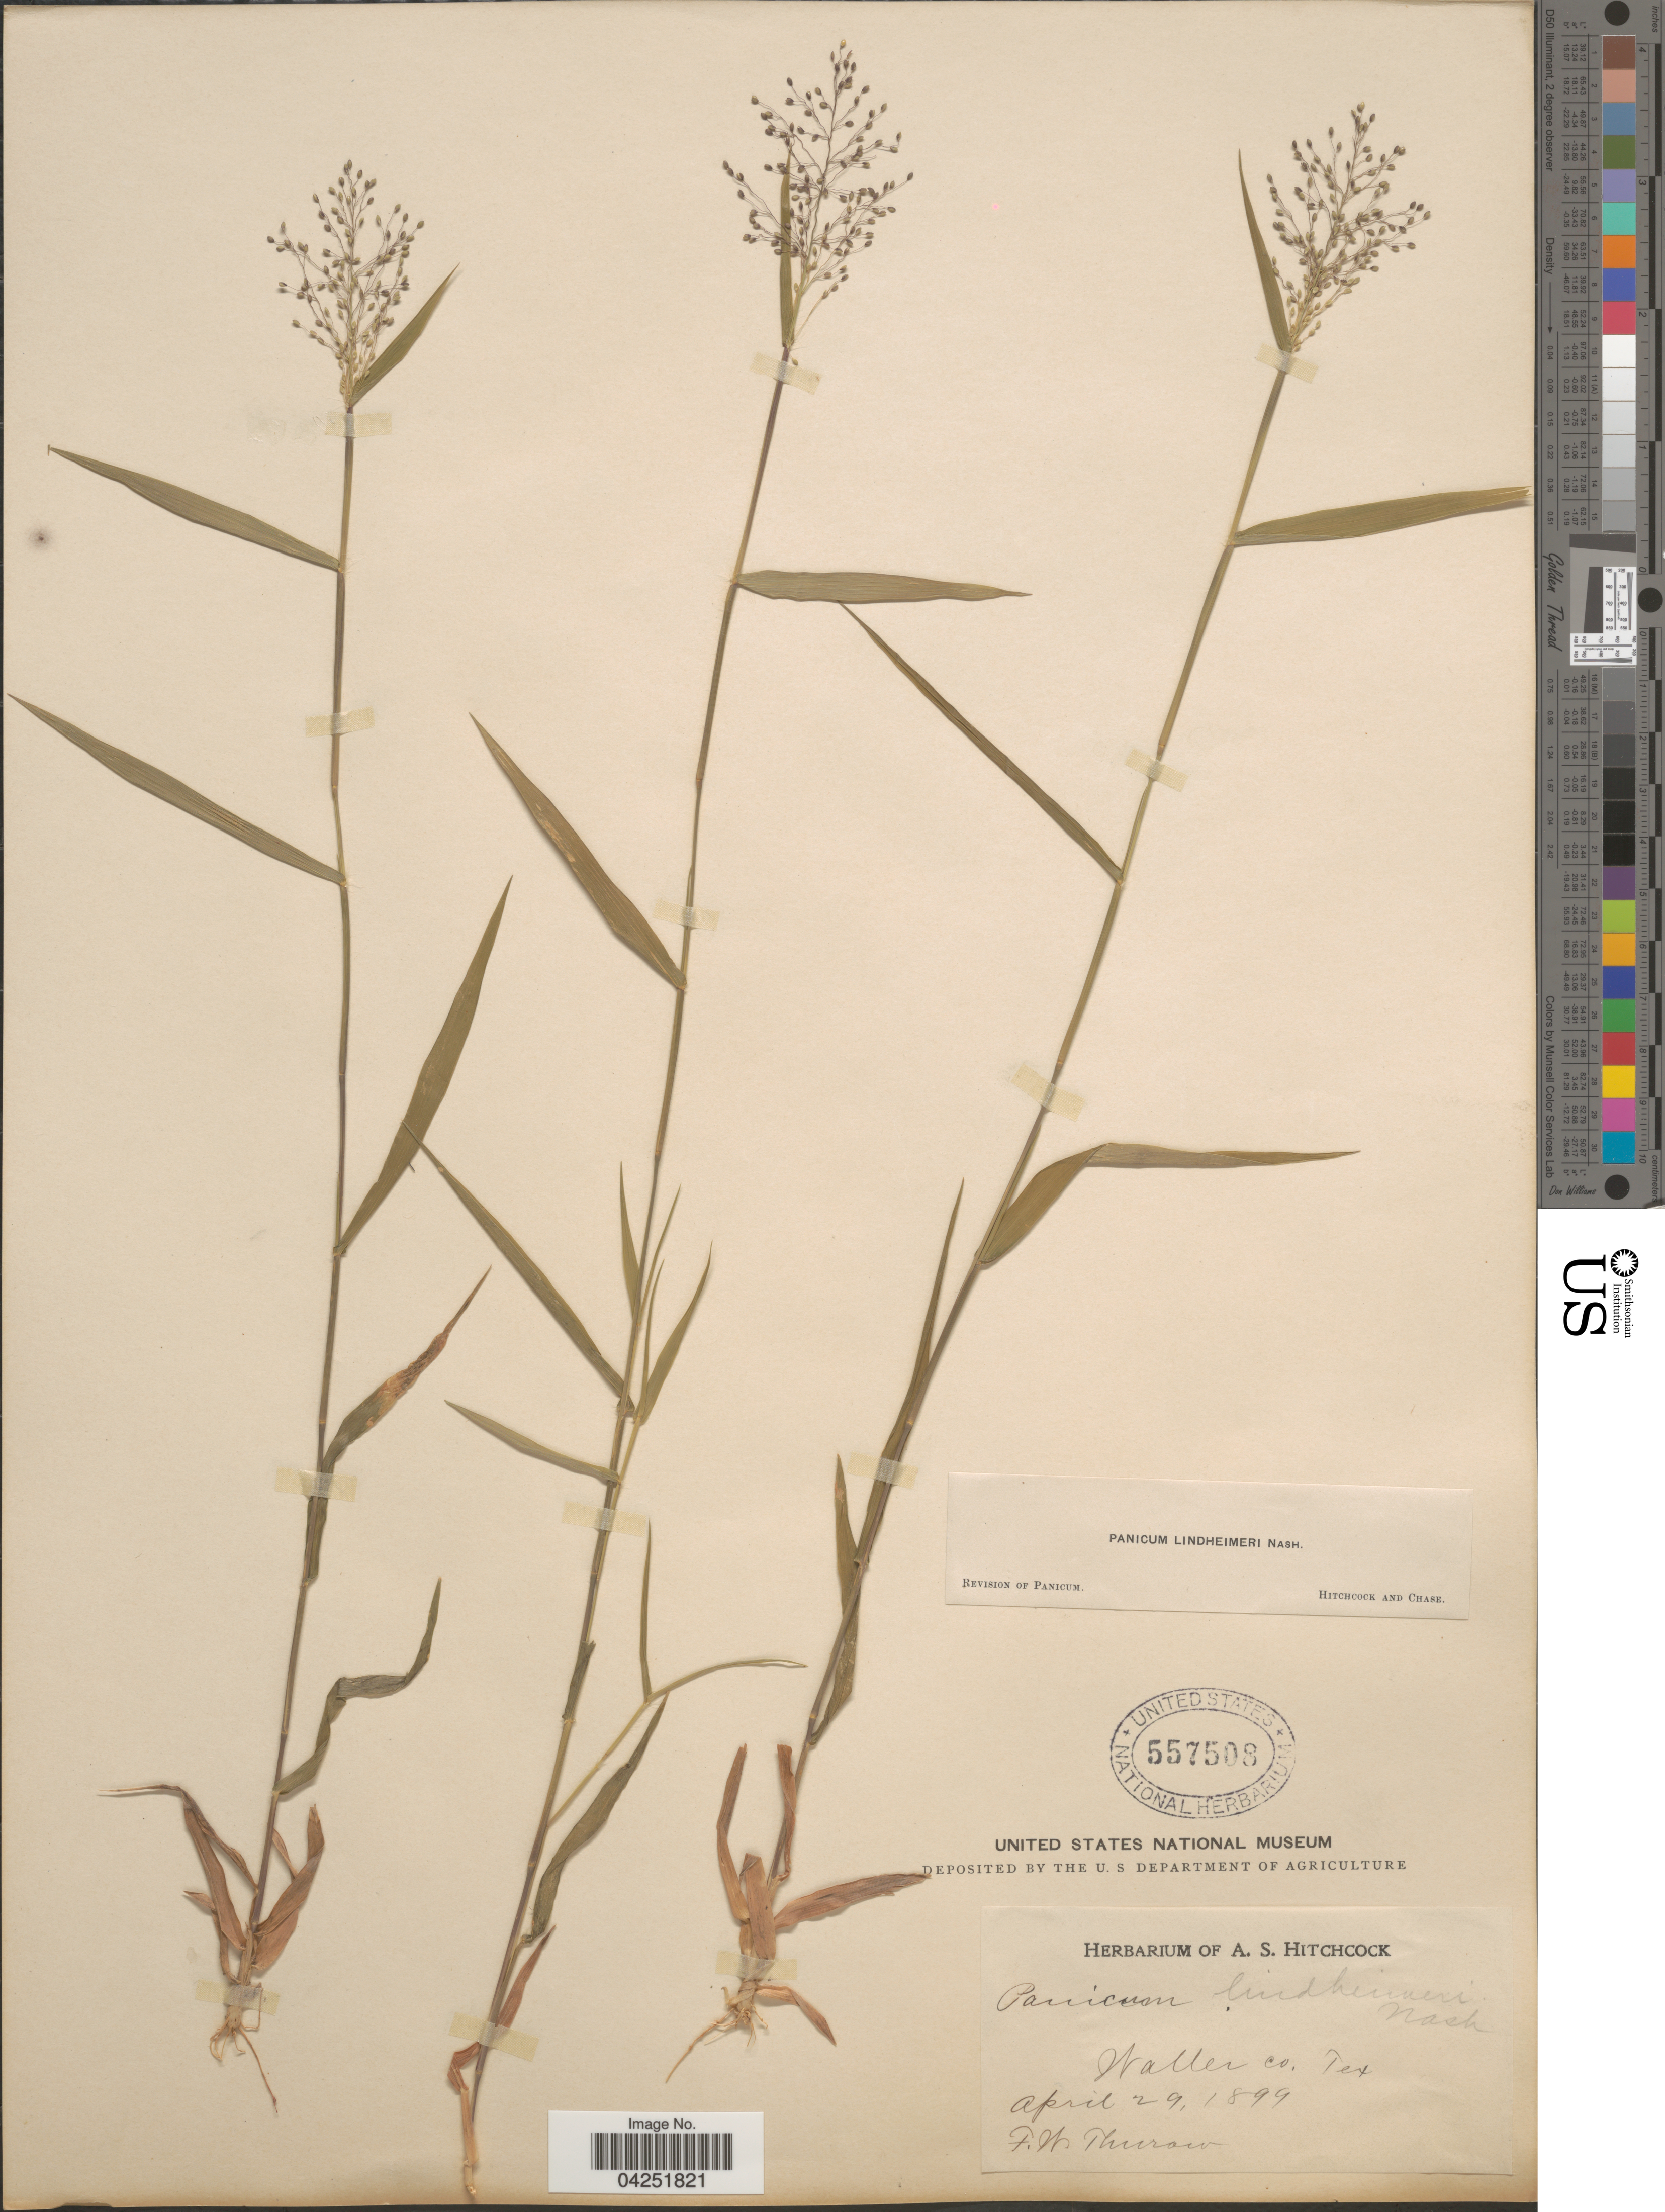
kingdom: Plantae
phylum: Tracheophyta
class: Liliopsida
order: Poales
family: Poaceae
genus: Dichanthelium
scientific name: Dichanthelium acuminatum var. lindheimeri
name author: (Nash) Gould & C.A. Clark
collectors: F. W. Thurow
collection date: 1899-04-29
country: United States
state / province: Texas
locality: Waller Co.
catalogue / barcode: US 557508